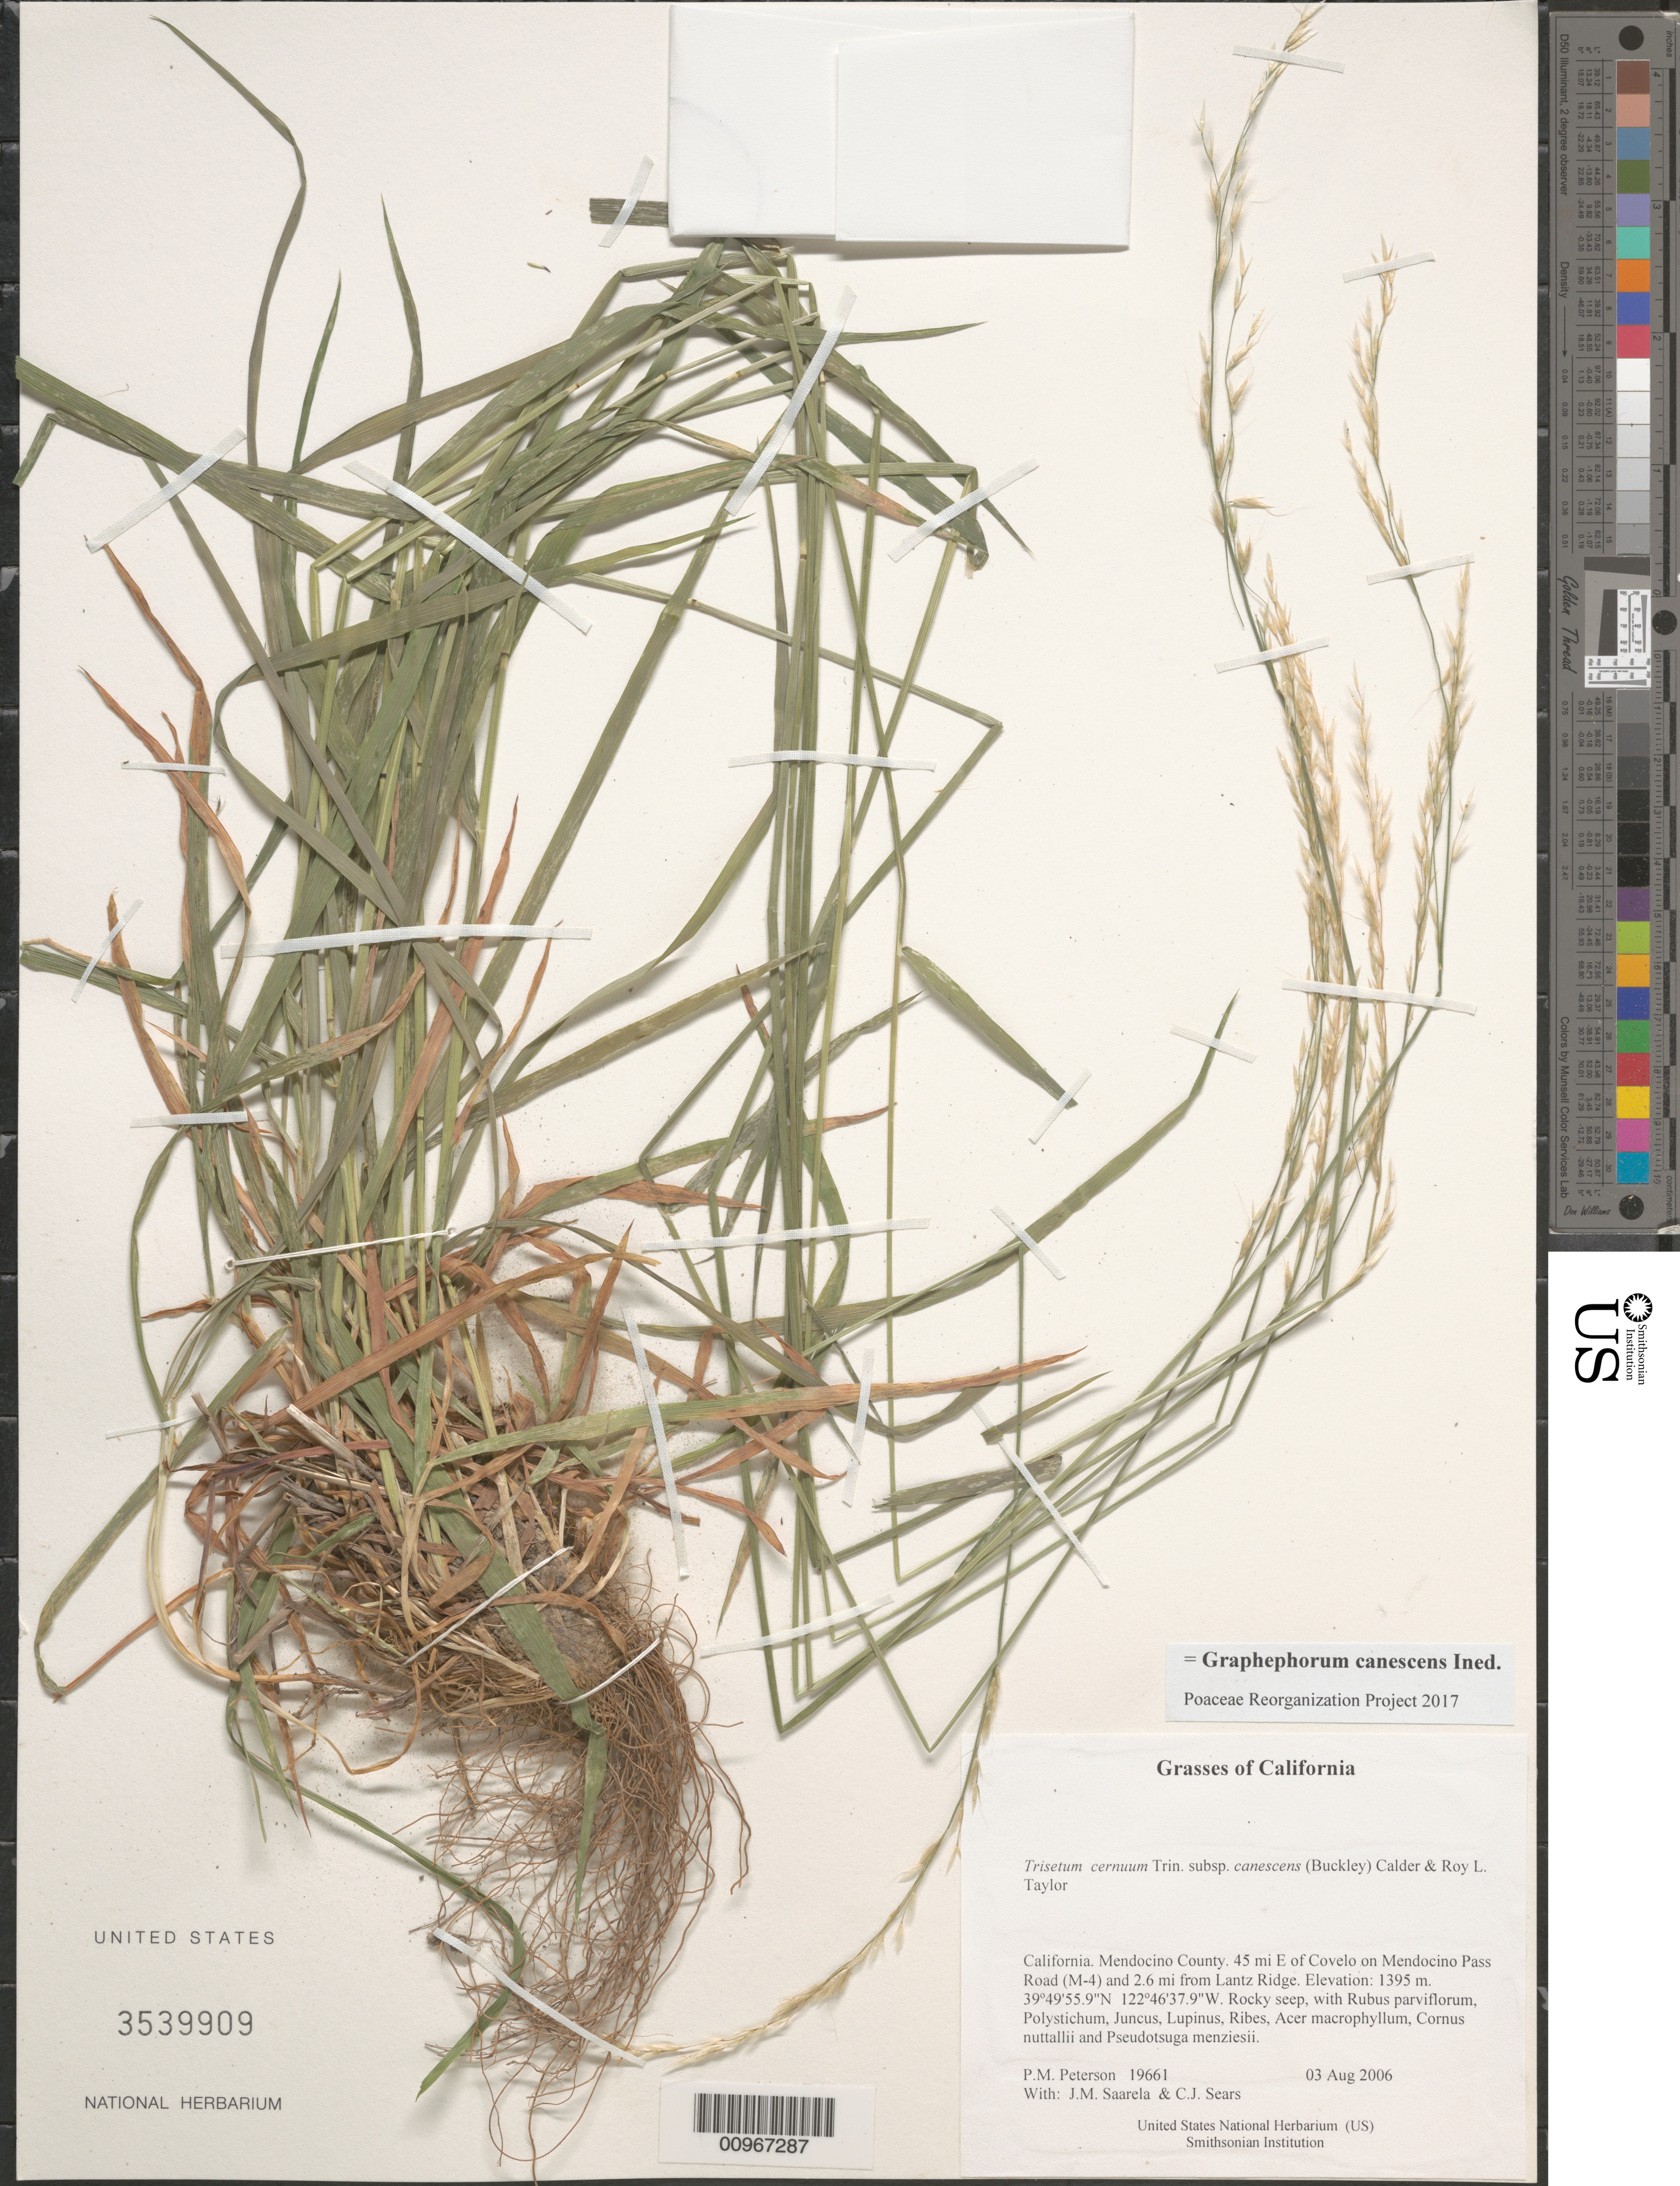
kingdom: Plantae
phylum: Tracheophyta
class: Liliopsida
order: Poales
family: Poaceae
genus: Graphephorum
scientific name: Graphephorum canescens ined.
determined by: Poaceae Reorganization Project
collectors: P. M. Peterson, J. Saarela & C. Sears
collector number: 19661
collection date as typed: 03 Aug 2006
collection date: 2006-08-03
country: United States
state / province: California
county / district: Mendocino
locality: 45 mi E of Covelo on Mendocino Pass Road (M-4) and 2.6 mi from Lantz Ridge.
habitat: Rocky seep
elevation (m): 1395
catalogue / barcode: US 3539909